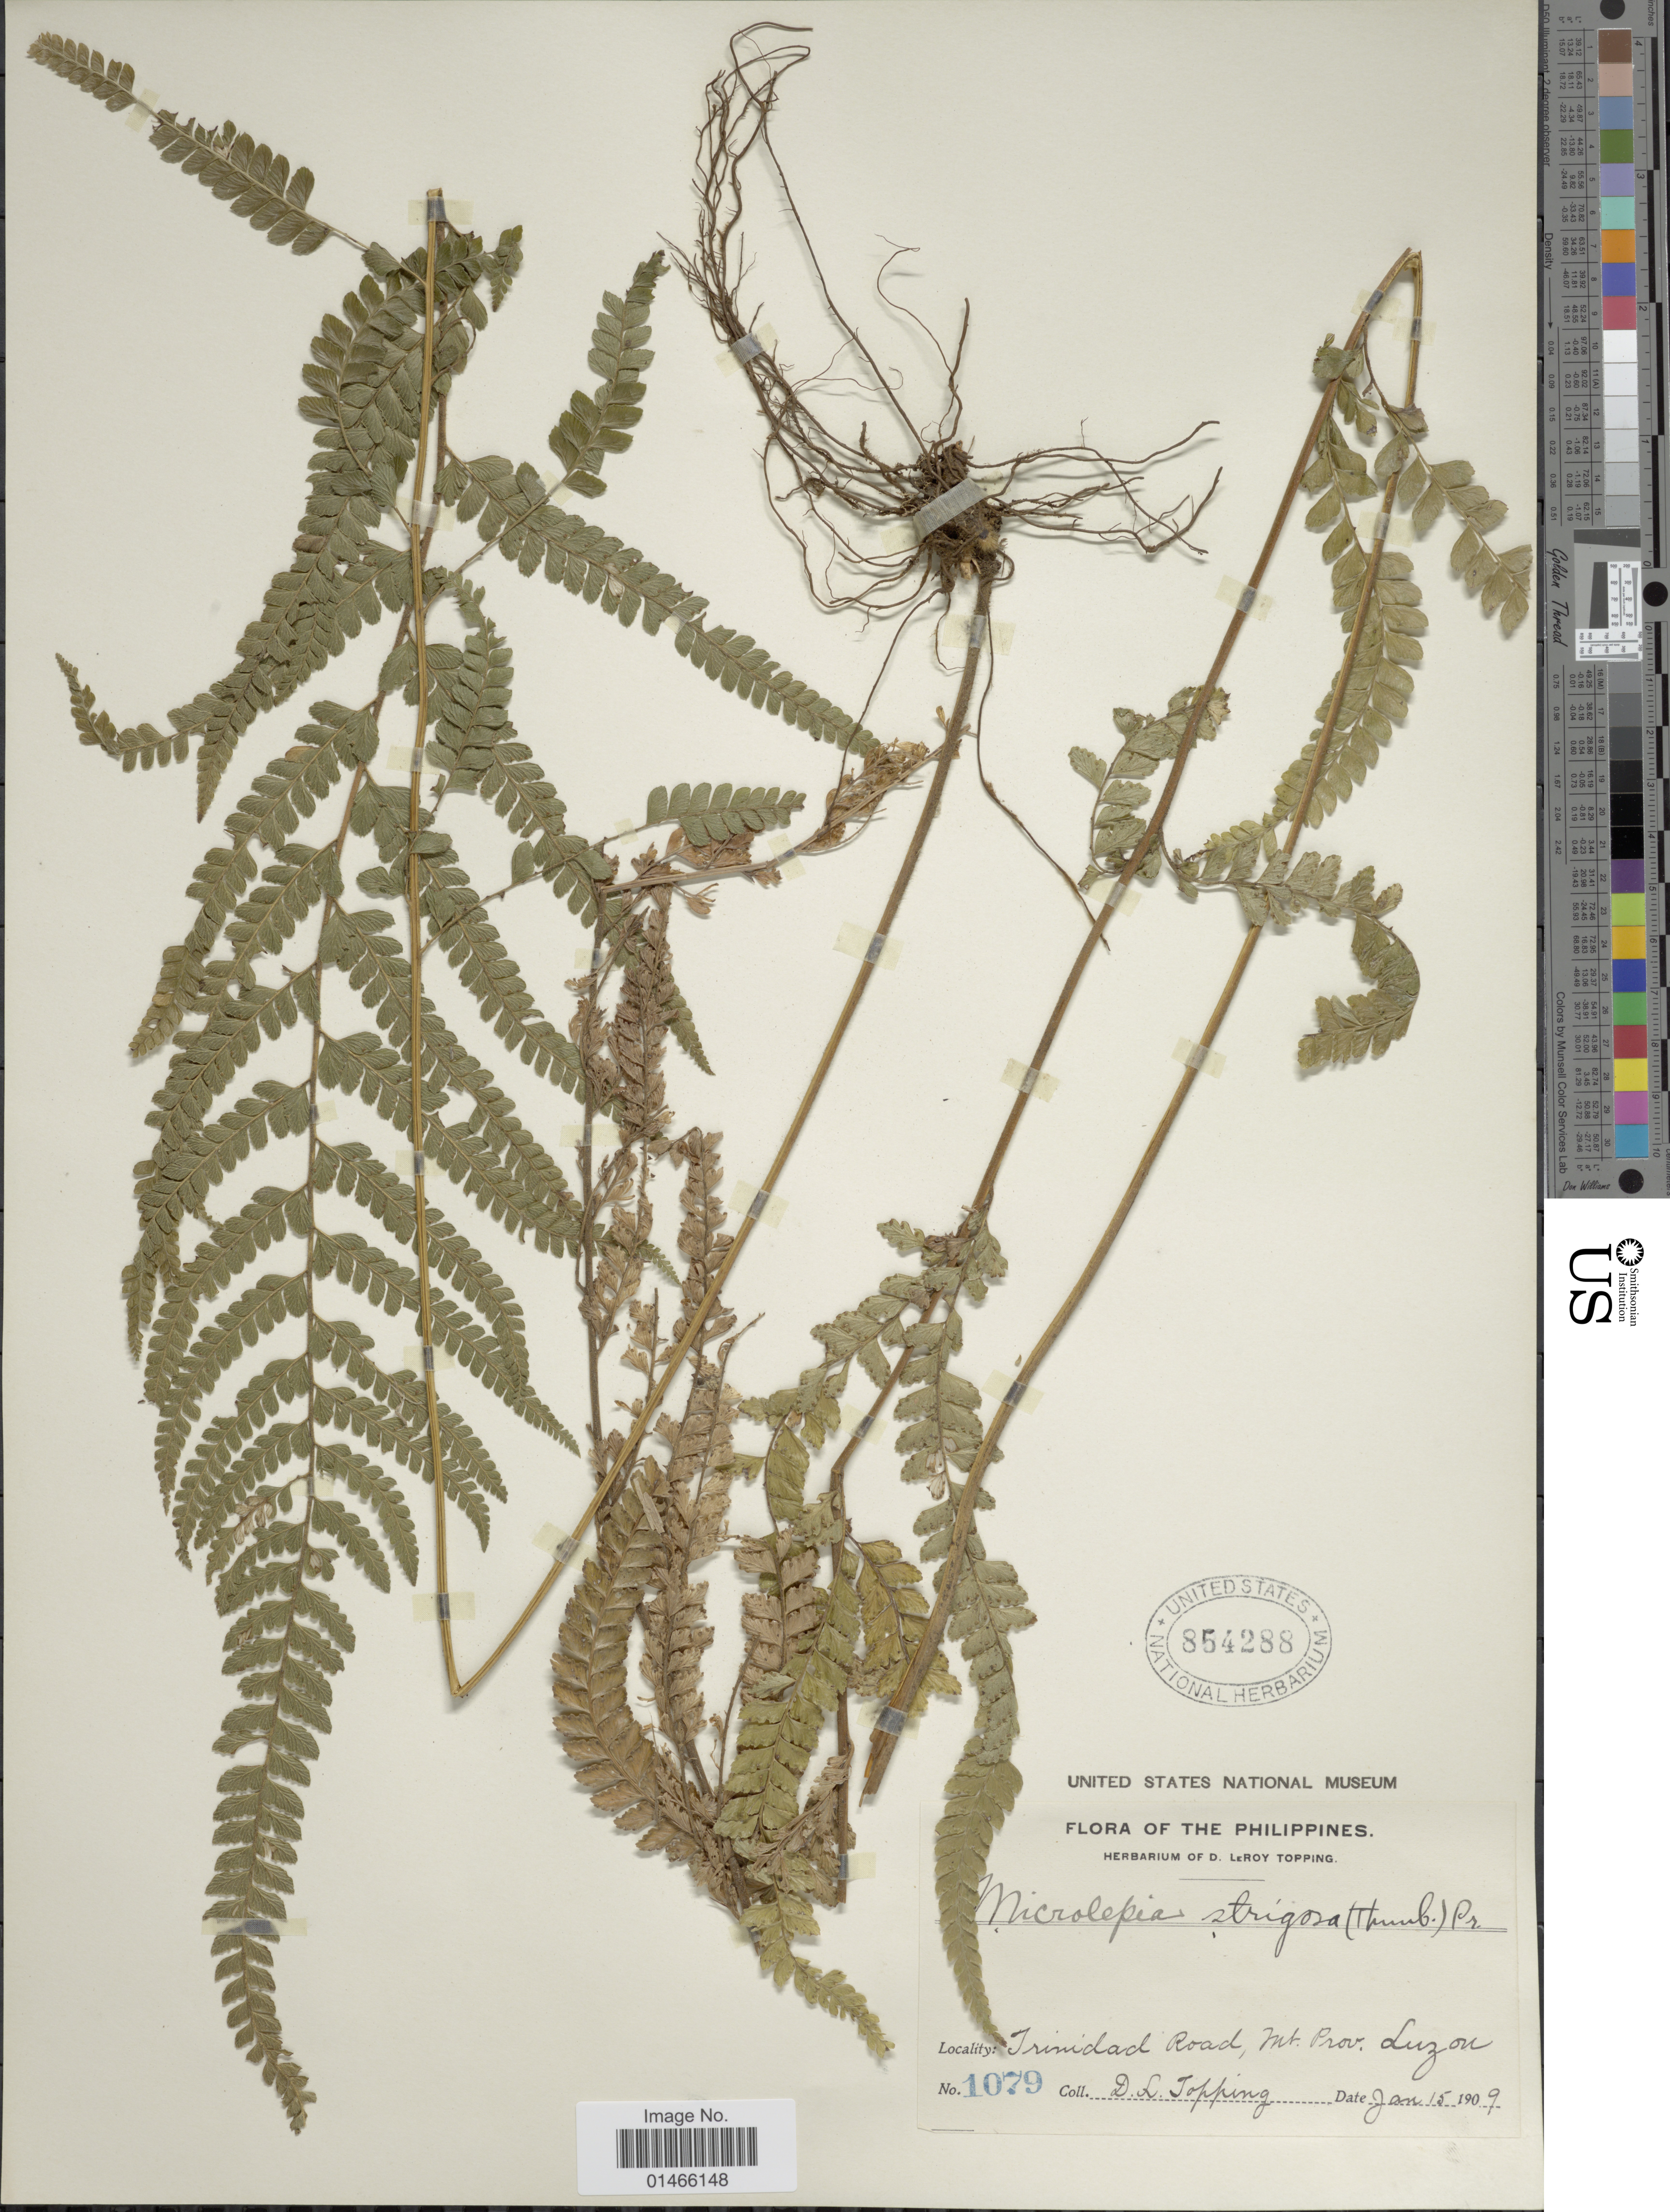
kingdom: Plantae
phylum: Tracheophyta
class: Polypodiopsida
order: Polypodiales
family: Dennstaedtiaceae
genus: Microlepia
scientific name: Microlepia strigosa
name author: (Thunb.) J. Presl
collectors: D. L. Topping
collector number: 1079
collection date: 1909-01-15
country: Philippines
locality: Trinidad Road, Mt. Prov Luzon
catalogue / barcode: US 854288